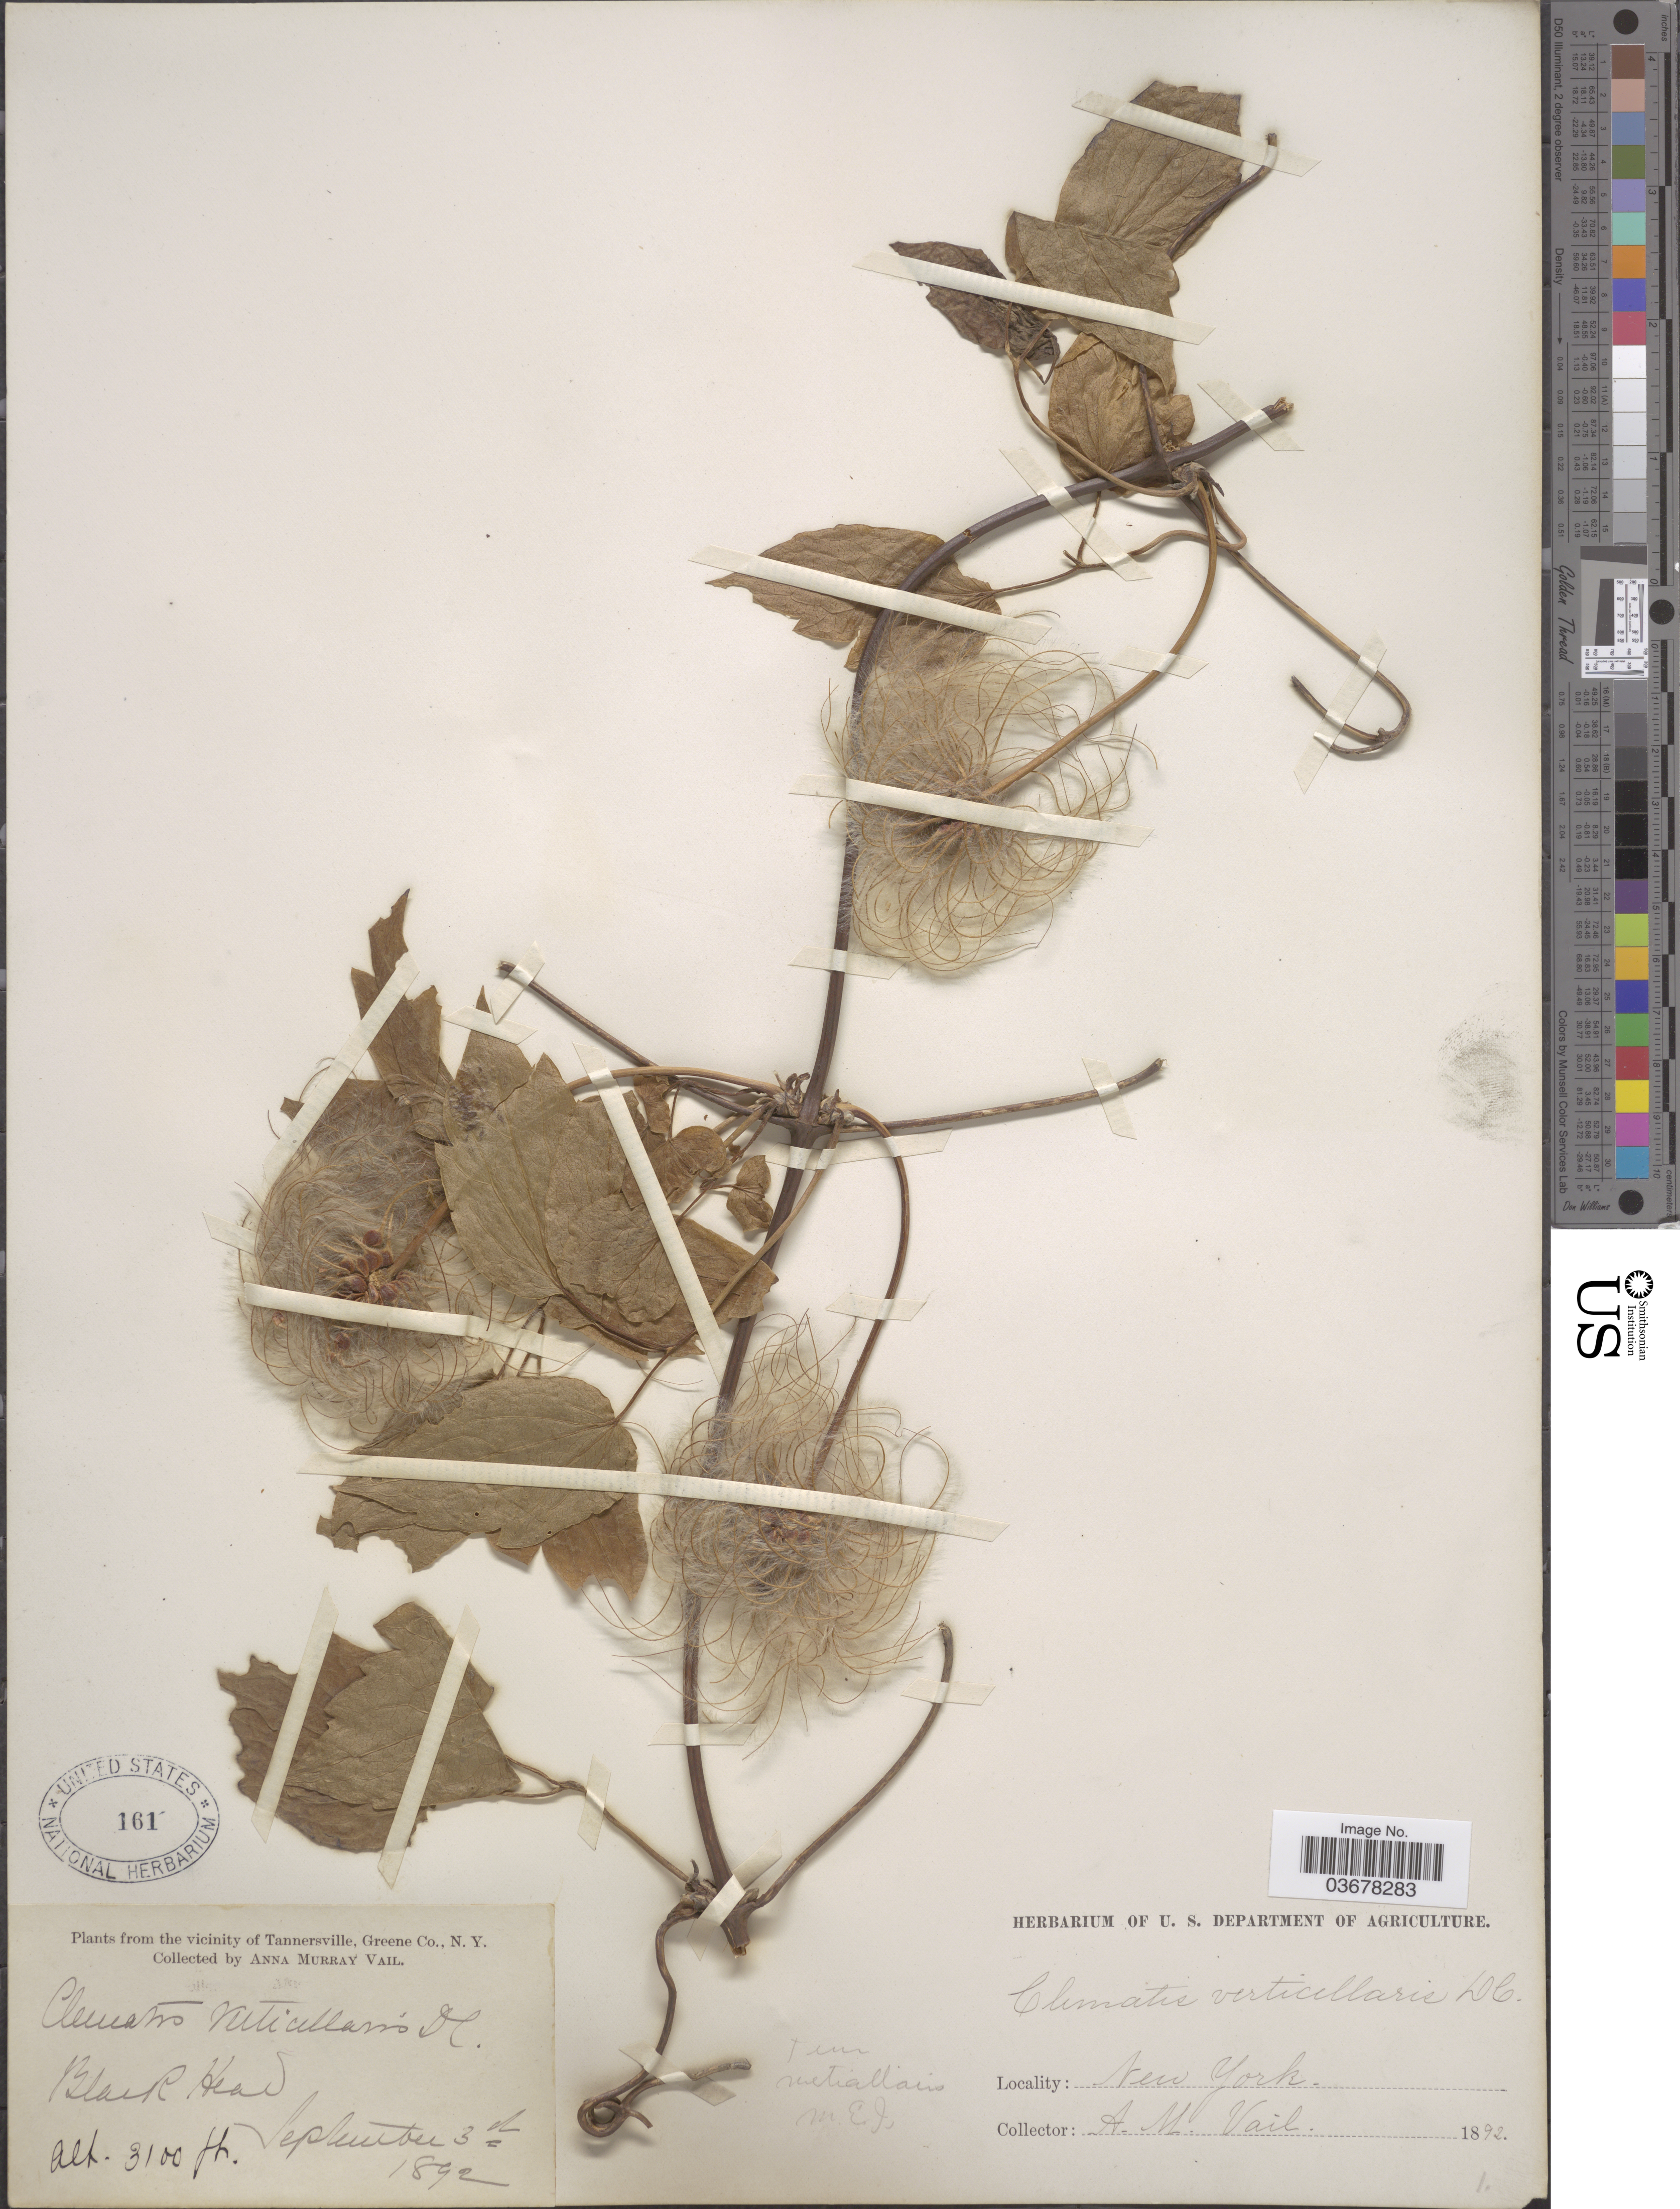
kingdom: Plantae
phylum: Tracheophyta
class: Magnoliopsida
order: Ranunculales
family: Ranunculaceae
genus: Clematis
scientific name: Clematis verticillaris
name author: DC.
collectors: A. Vail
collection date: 1892-09-03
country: United States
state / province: New York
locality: From the vicinity of Tannersville, Greene Co. Black Head.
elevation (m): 945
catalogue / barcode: US 161